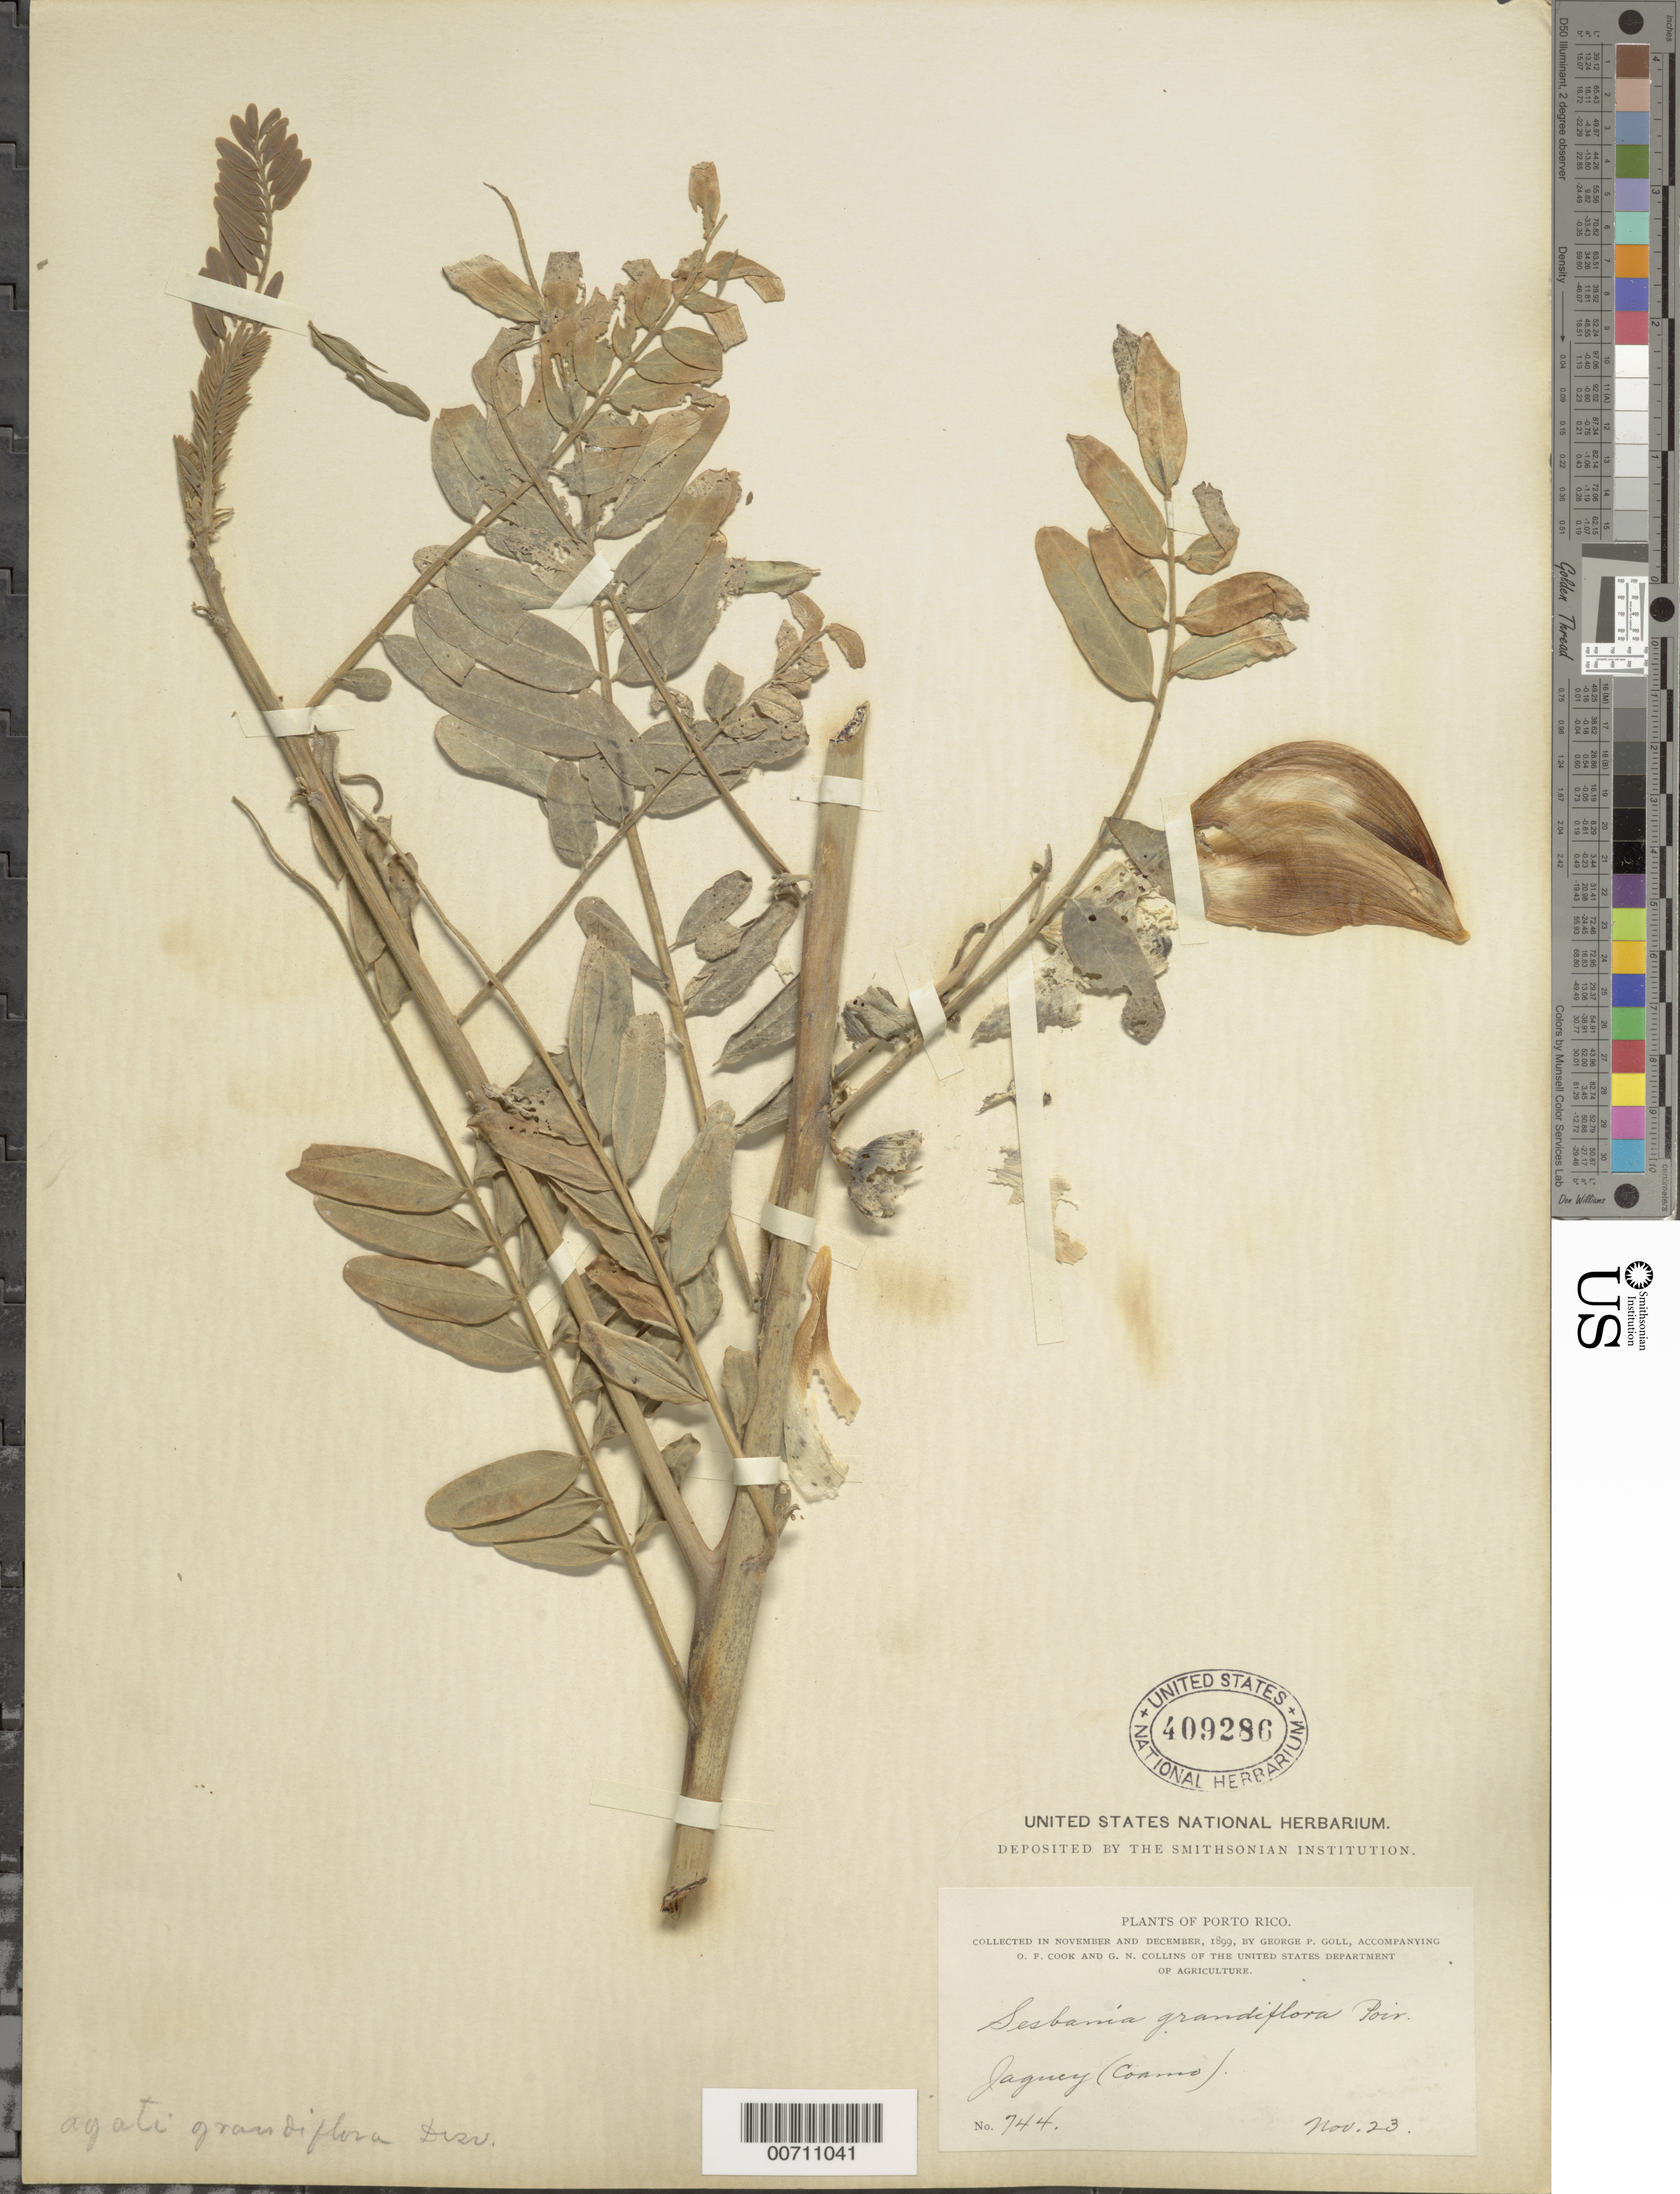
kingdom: Plantae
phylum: Tracheophyta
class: Magnoliopsida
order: Fabales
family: Fabaceae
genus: Sesbania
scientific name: Sesbania grandiflora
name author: (L.) Poir.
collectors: G. Goll, O. F. Cook & G. Collins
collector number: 744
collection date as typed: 23 Nov 1899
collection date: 1899-11-23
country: Puerto Rico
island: Greater Antilles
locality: Jaguey (Coamo)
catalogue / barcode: US 409286